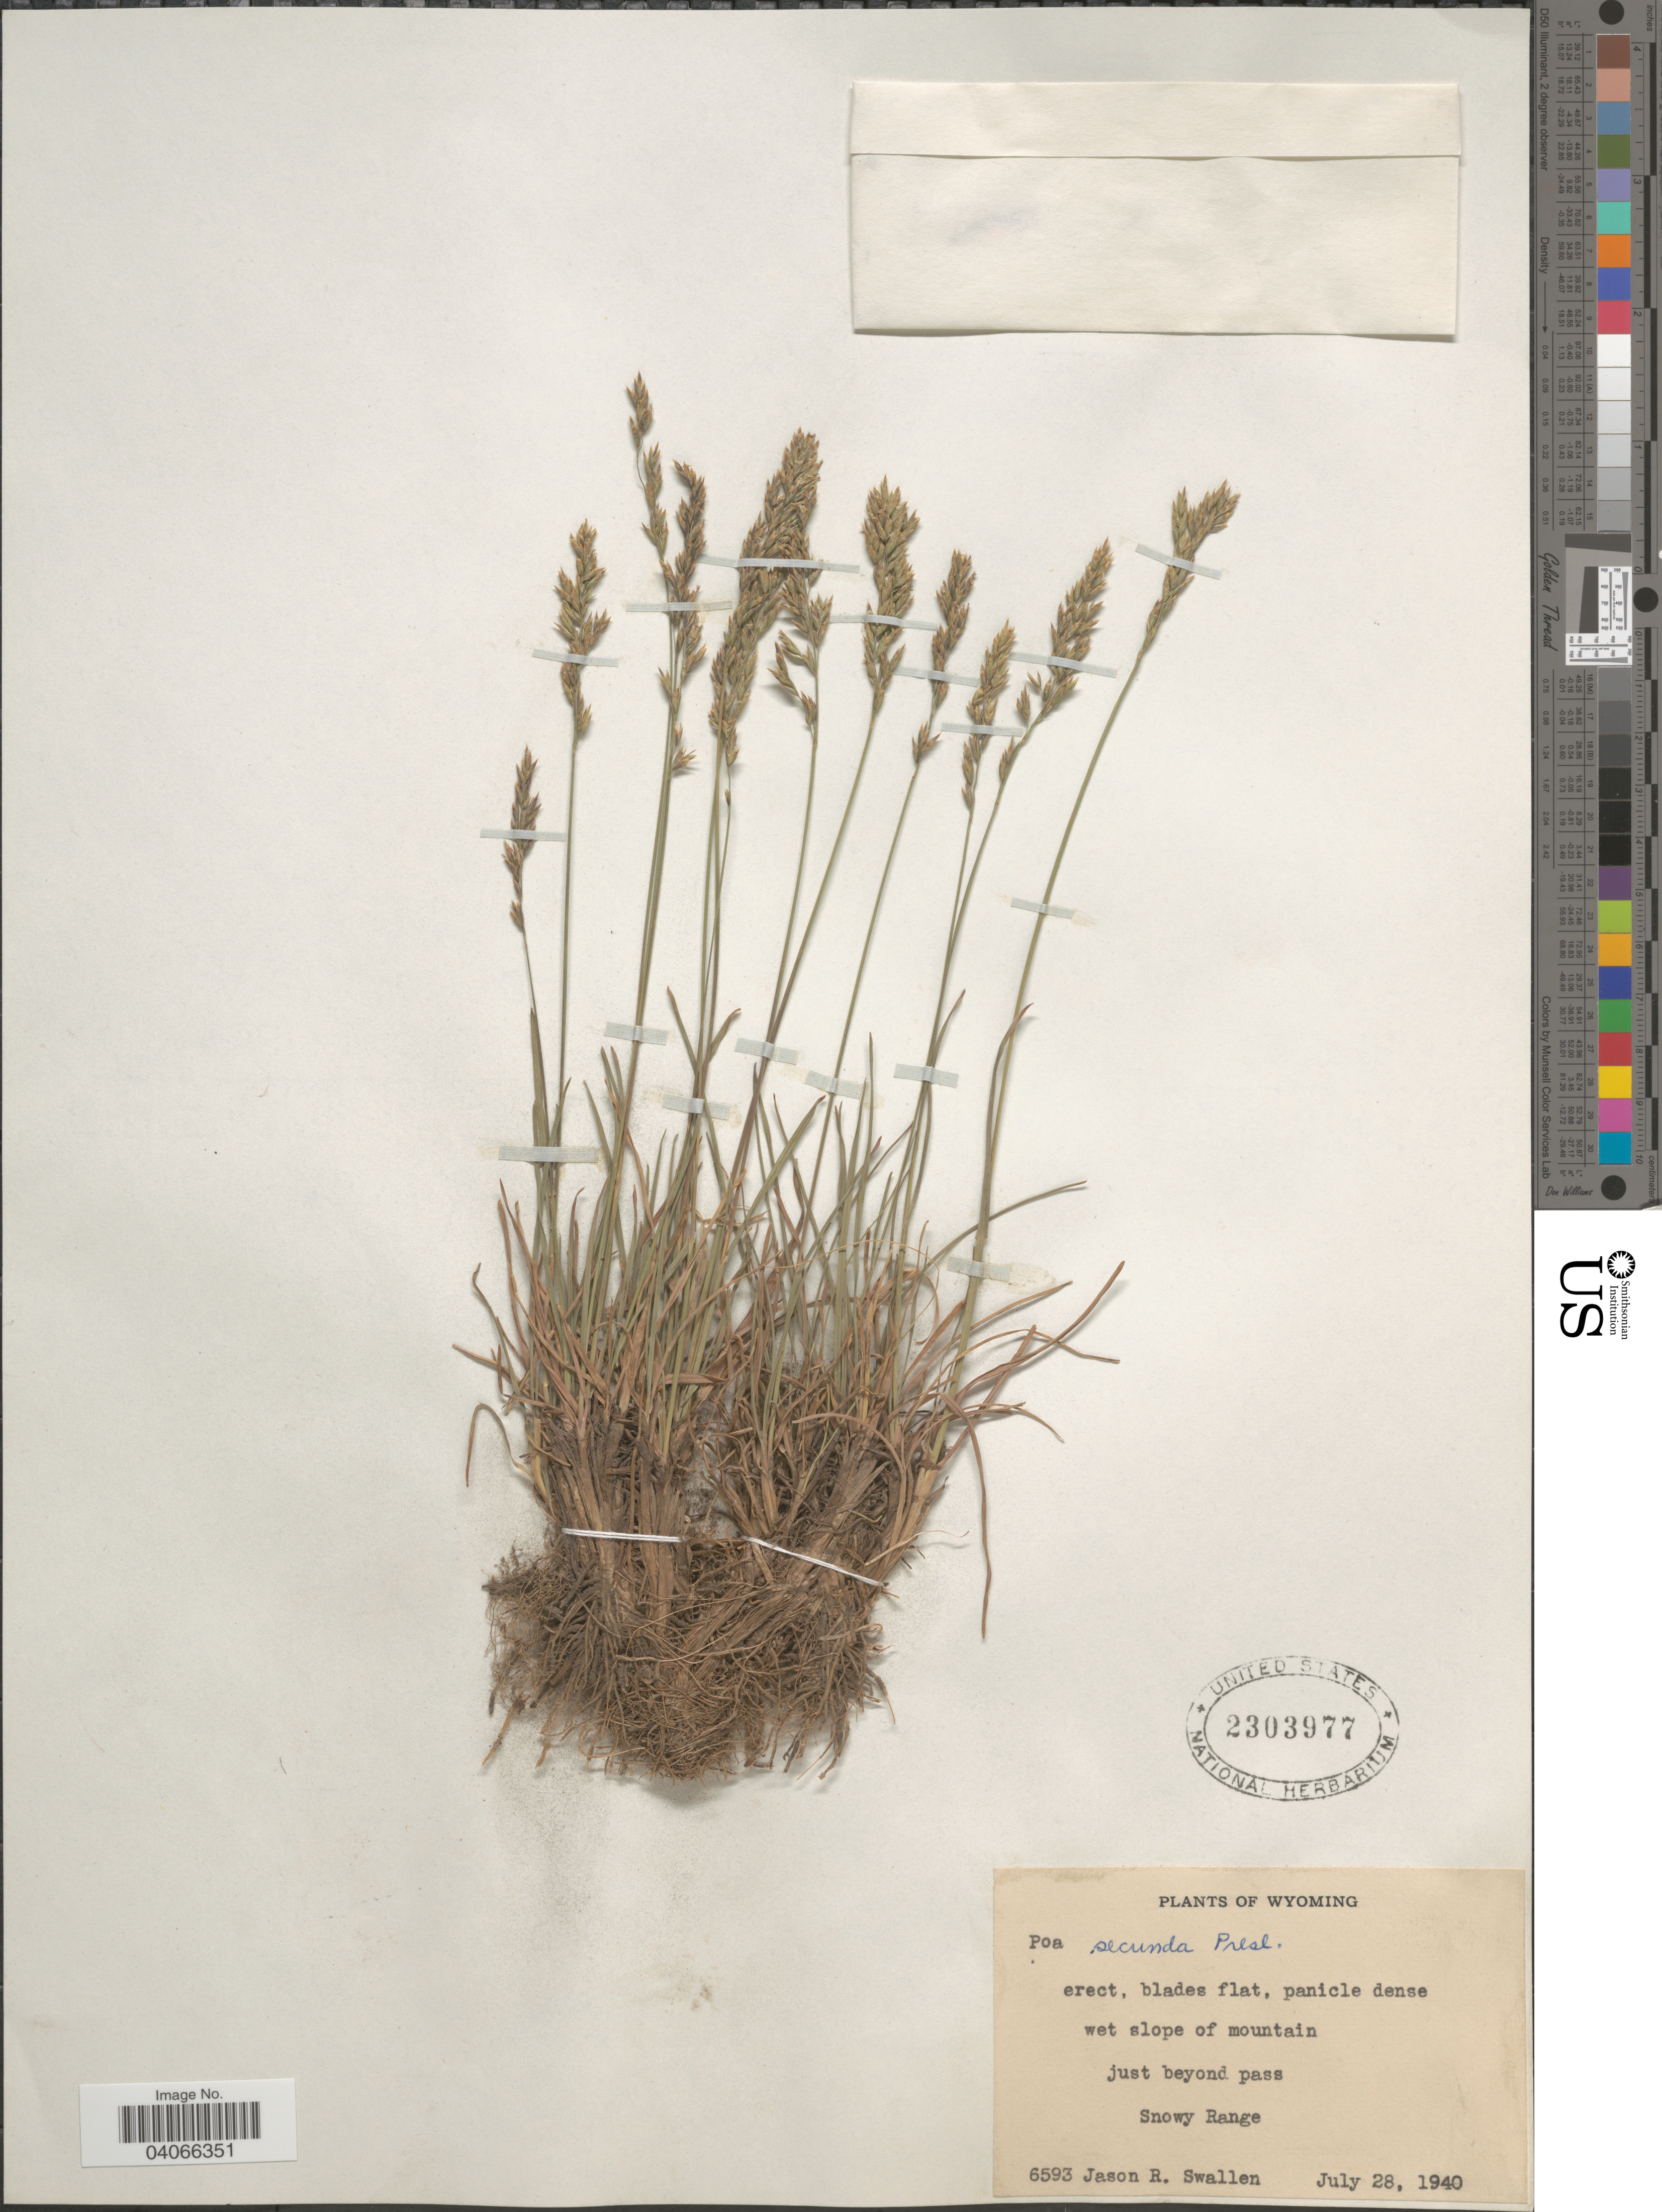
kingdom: Plantae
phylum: Tracheophyta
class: Liliopsida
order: Poales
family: Poaceae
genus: Poa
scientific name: Poa secunda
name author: J. Presl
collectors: J. R. Swallen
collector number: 6593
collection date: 1940-07-28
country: United States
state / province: Wyoming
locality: Wet slope of mountain. Just beyond pass. Snowy Range.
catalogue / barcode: US 2303977